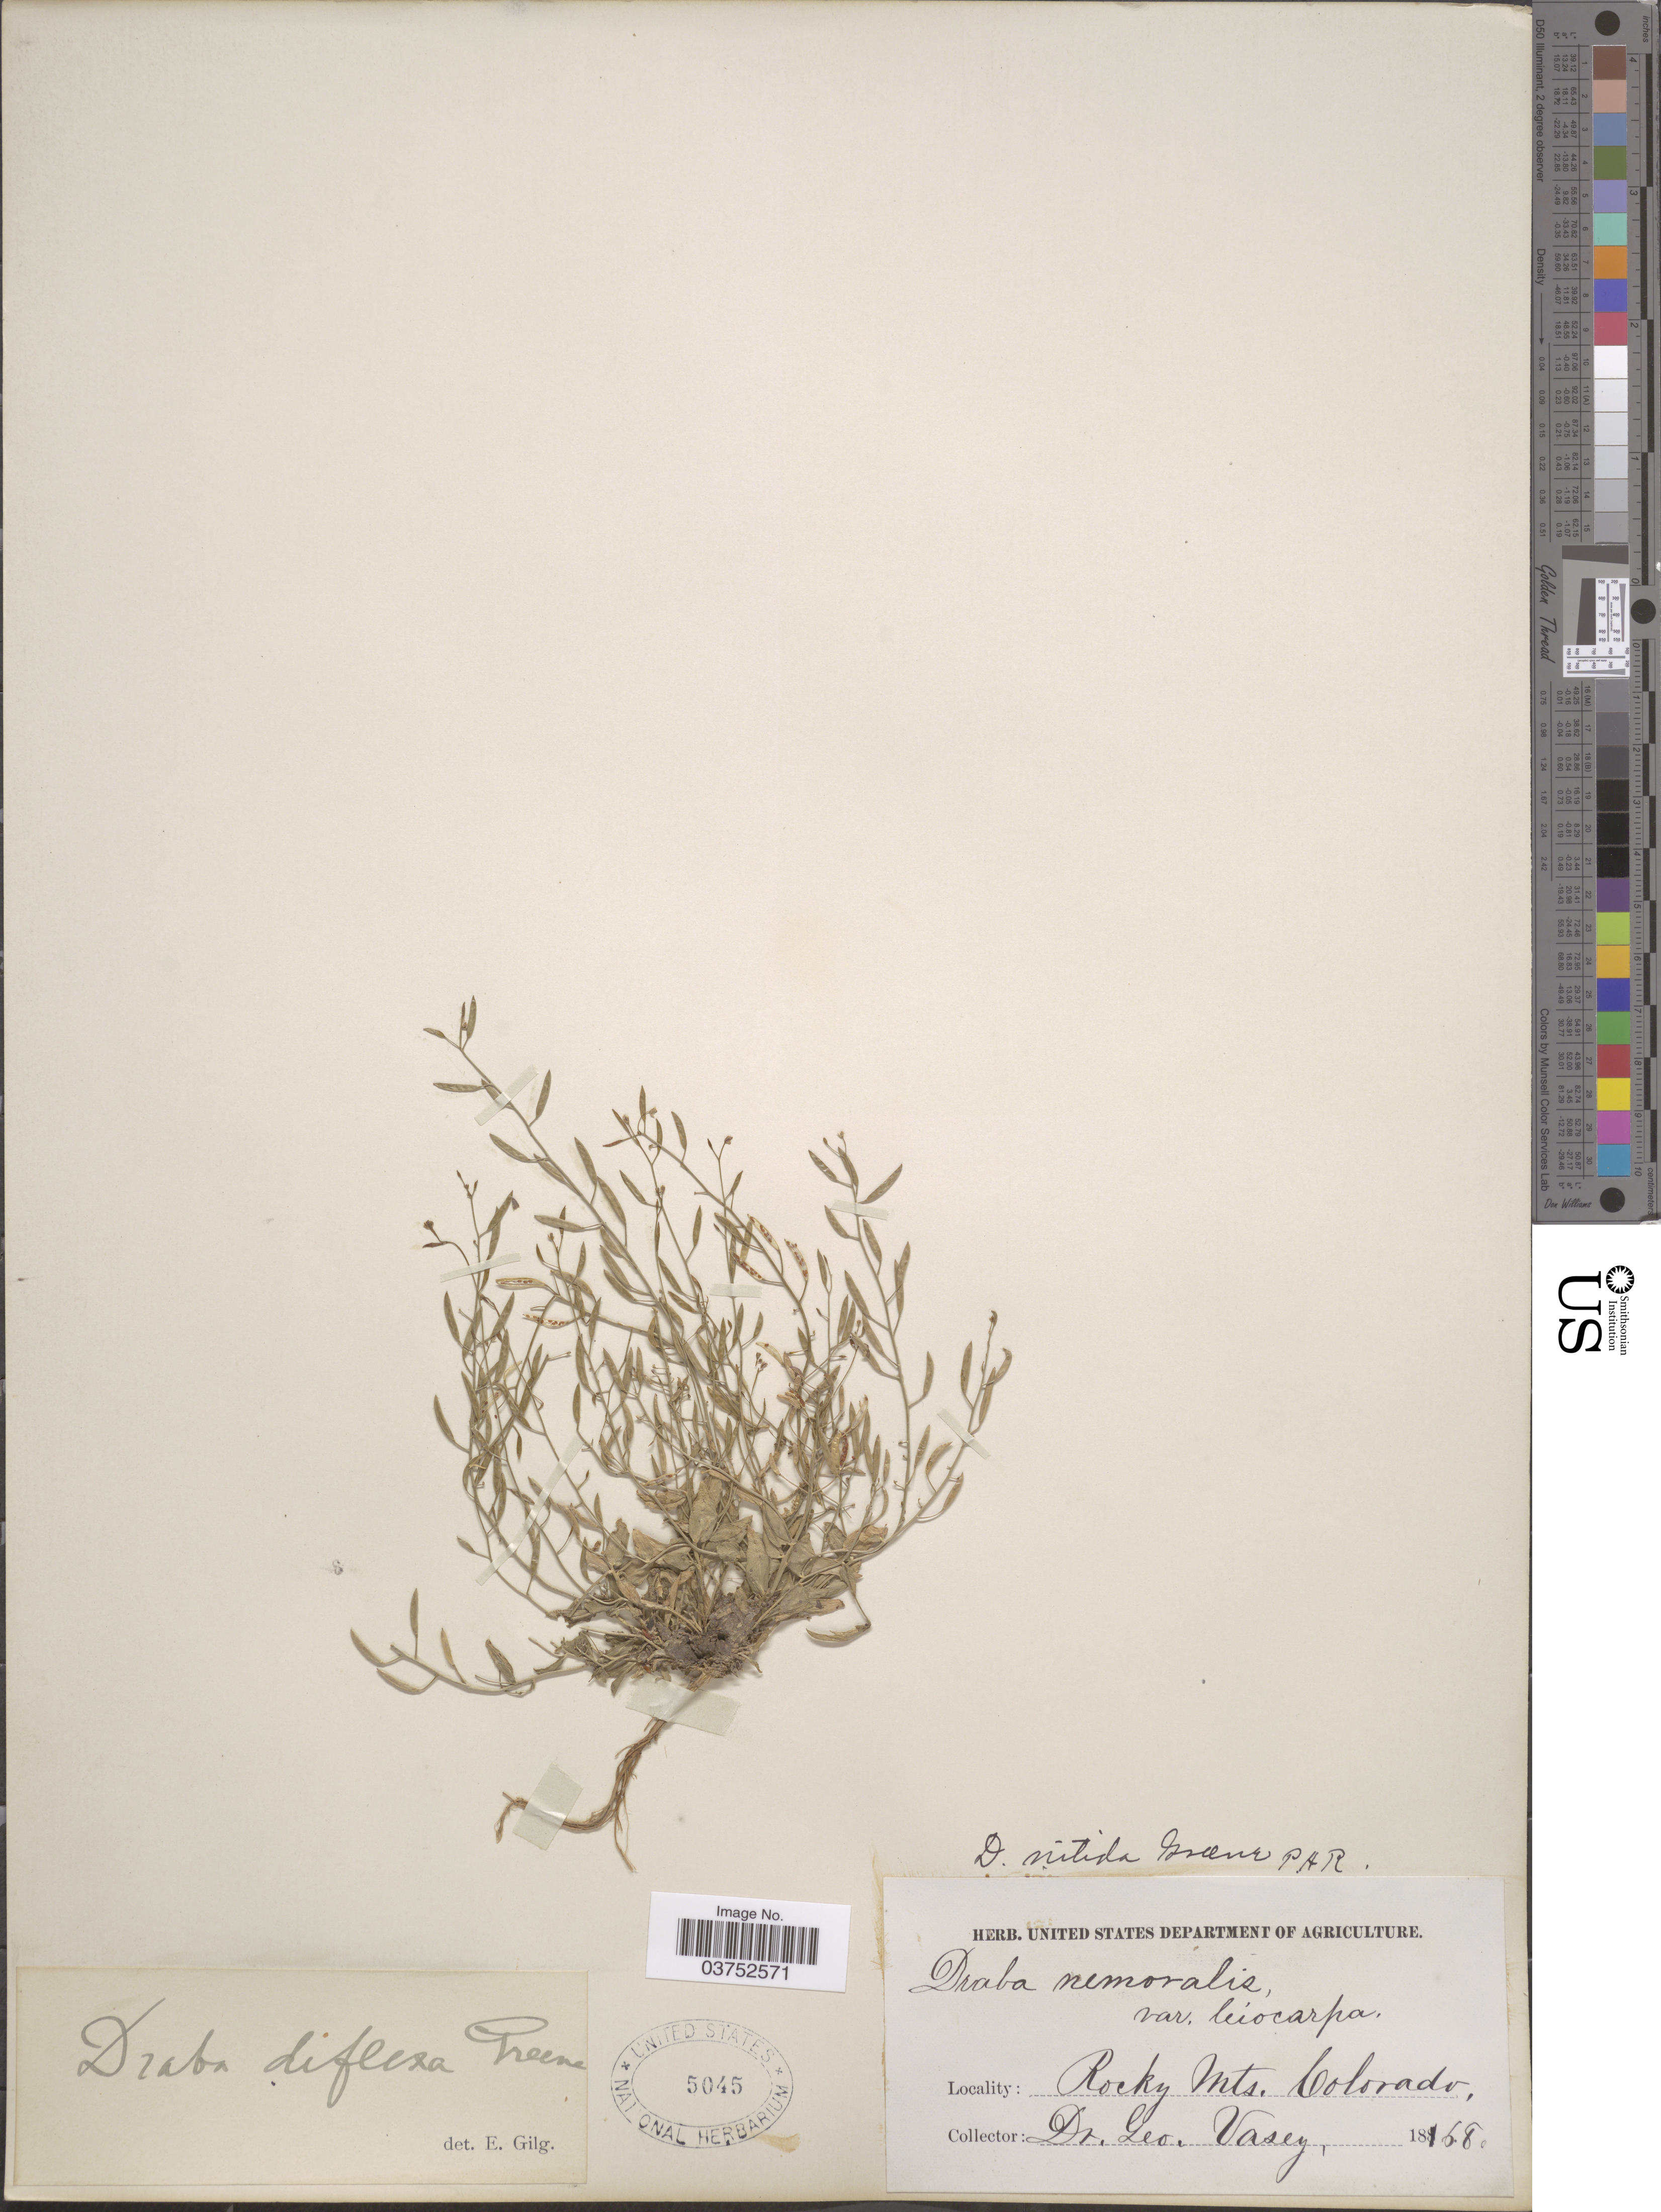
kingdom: Plantae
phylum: Tracheophyta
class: Magnoliopsida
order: Brassicales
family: Brassicaceae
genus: Draba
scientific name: Draba stenoloba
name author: Ledeb.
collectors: G. R. Vasey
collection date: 1868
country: United States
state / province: Colorado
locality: Rocky Mts.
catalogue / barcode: US 5045